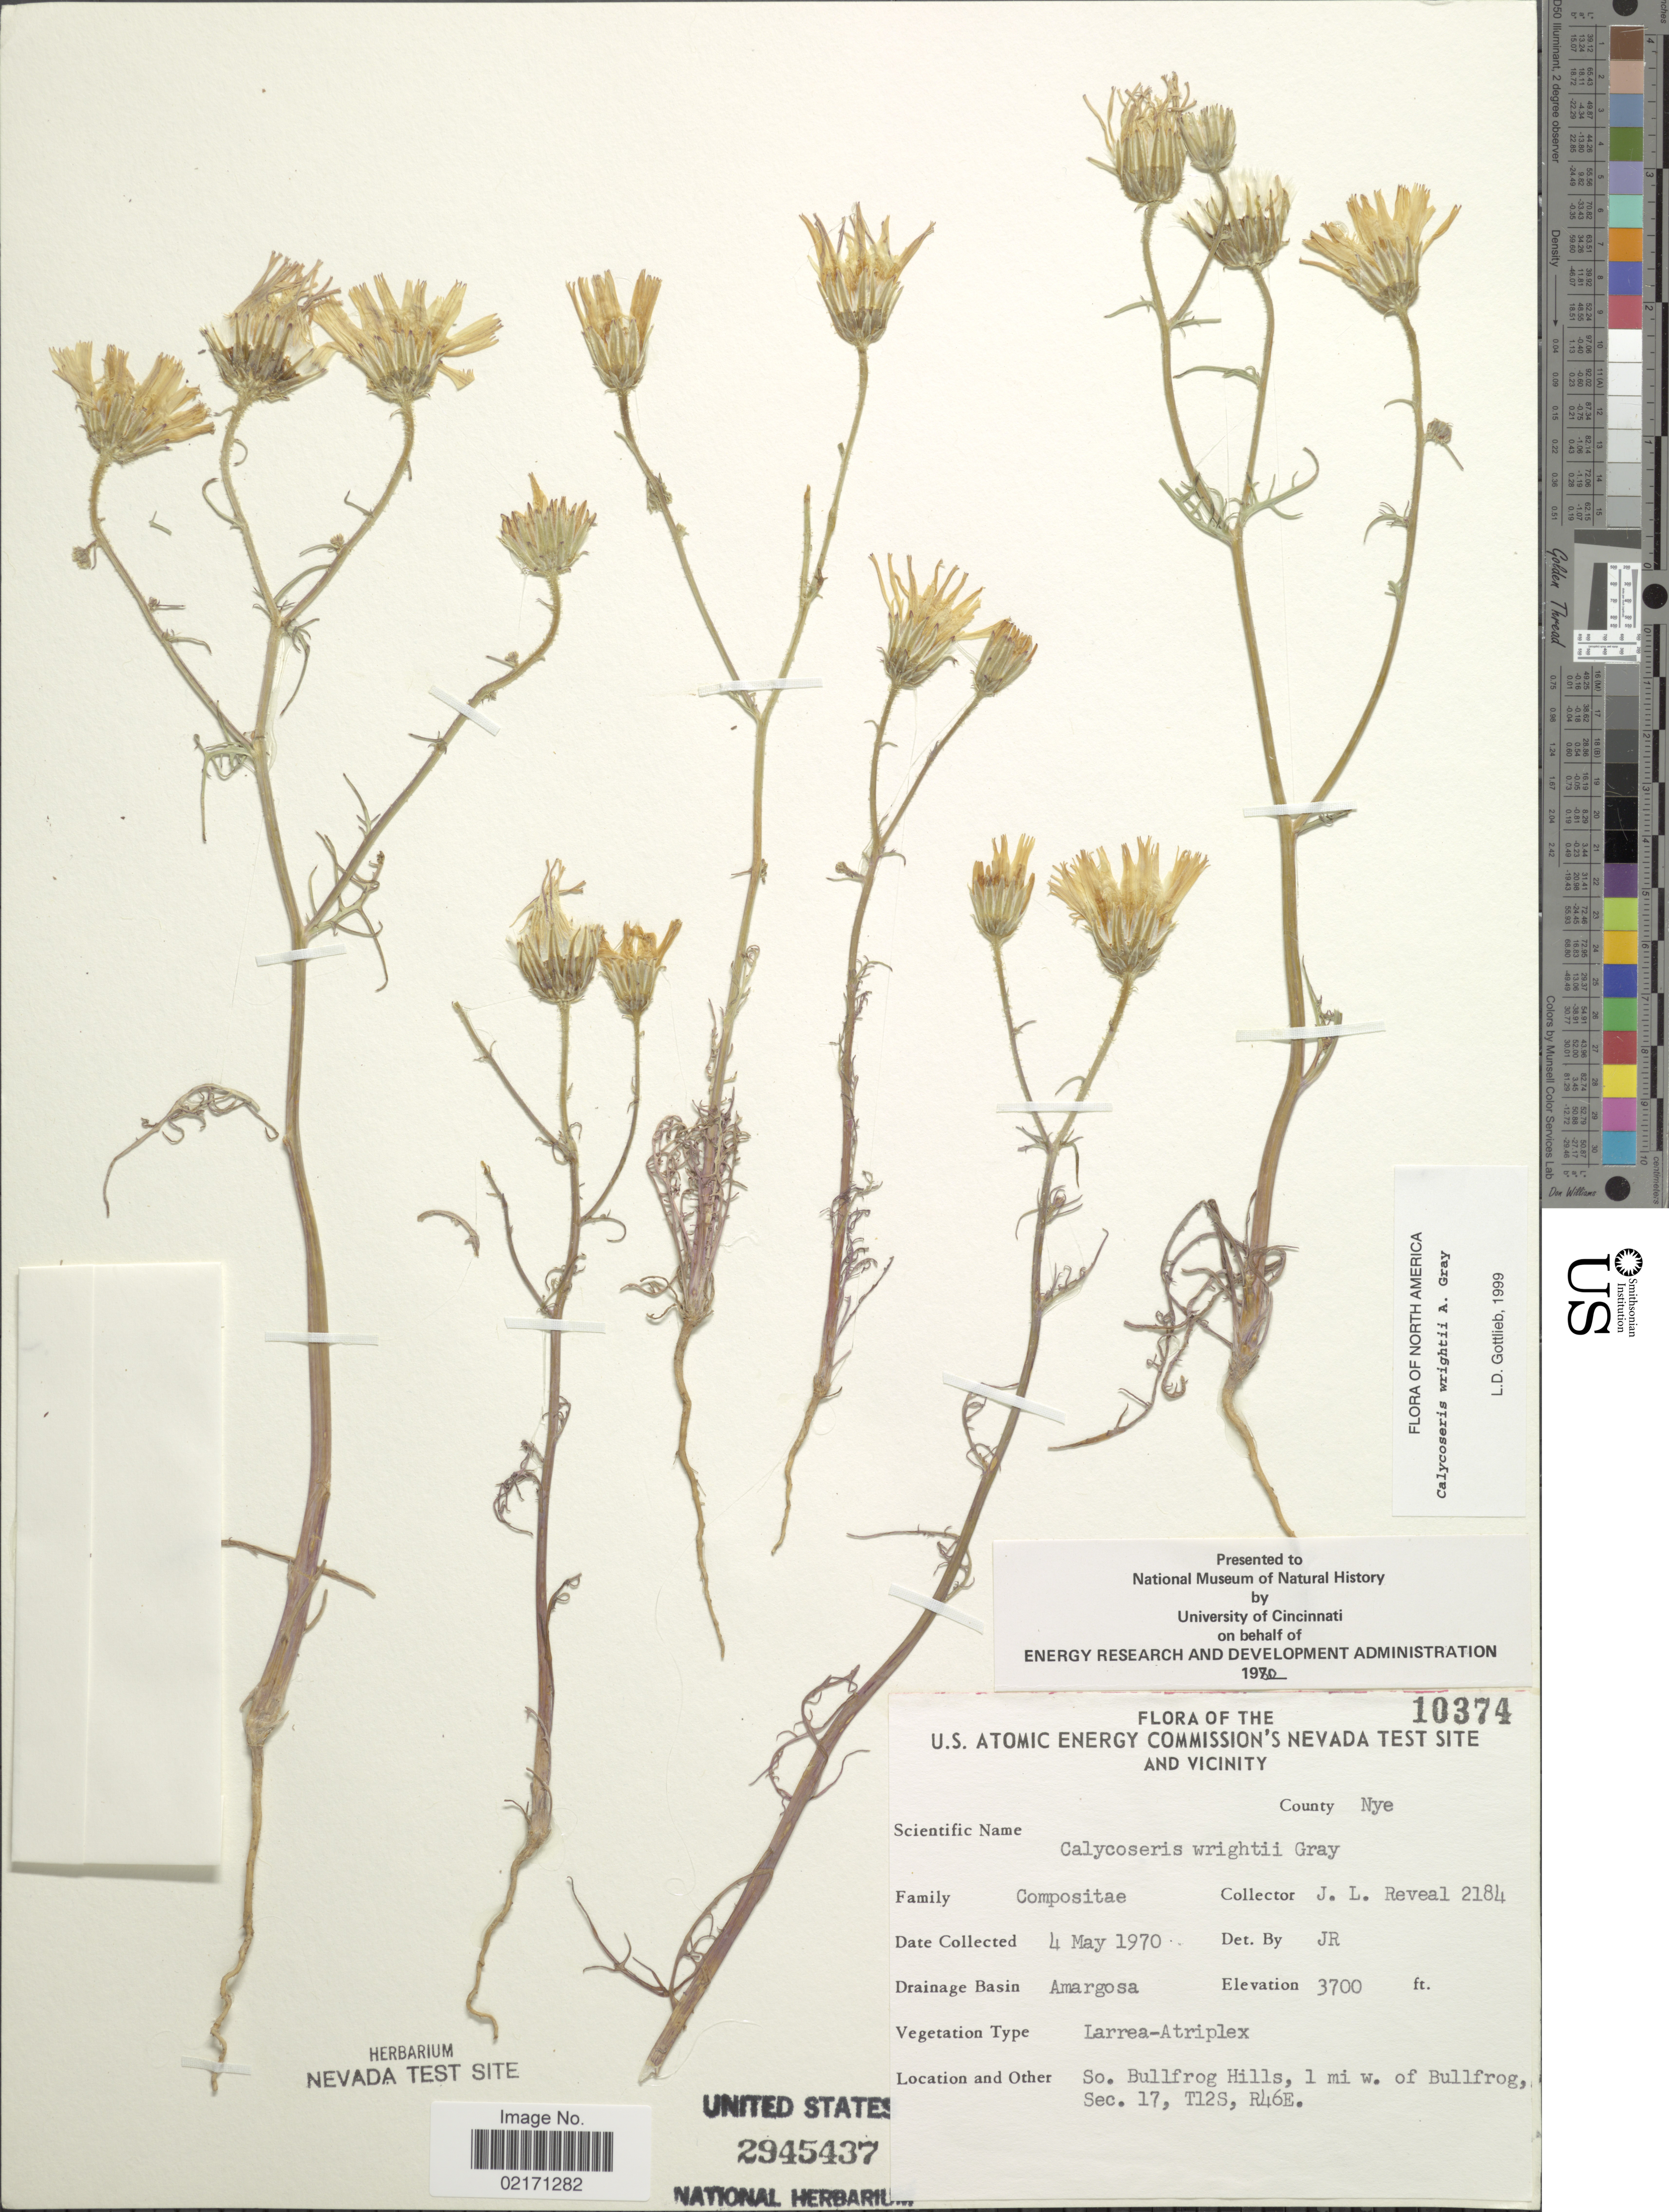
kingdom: Plantae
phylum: Tracheophyta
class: Magnoliopsida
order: Asterales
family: Asteraceae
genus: Calycoseris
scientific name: Calycoseris wrightii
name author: A. Gray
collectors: J. L. Reveal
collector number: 2184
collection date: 1970-05-04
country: United States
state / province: Nevada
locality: Atomic Commision, Test Site and vicinity. So. Bullfrog Hills, 1 mi. W. of Bullfrog, Sec. 17, T12S, R46E. County Nye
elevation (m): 1128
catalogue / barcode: US 2945437